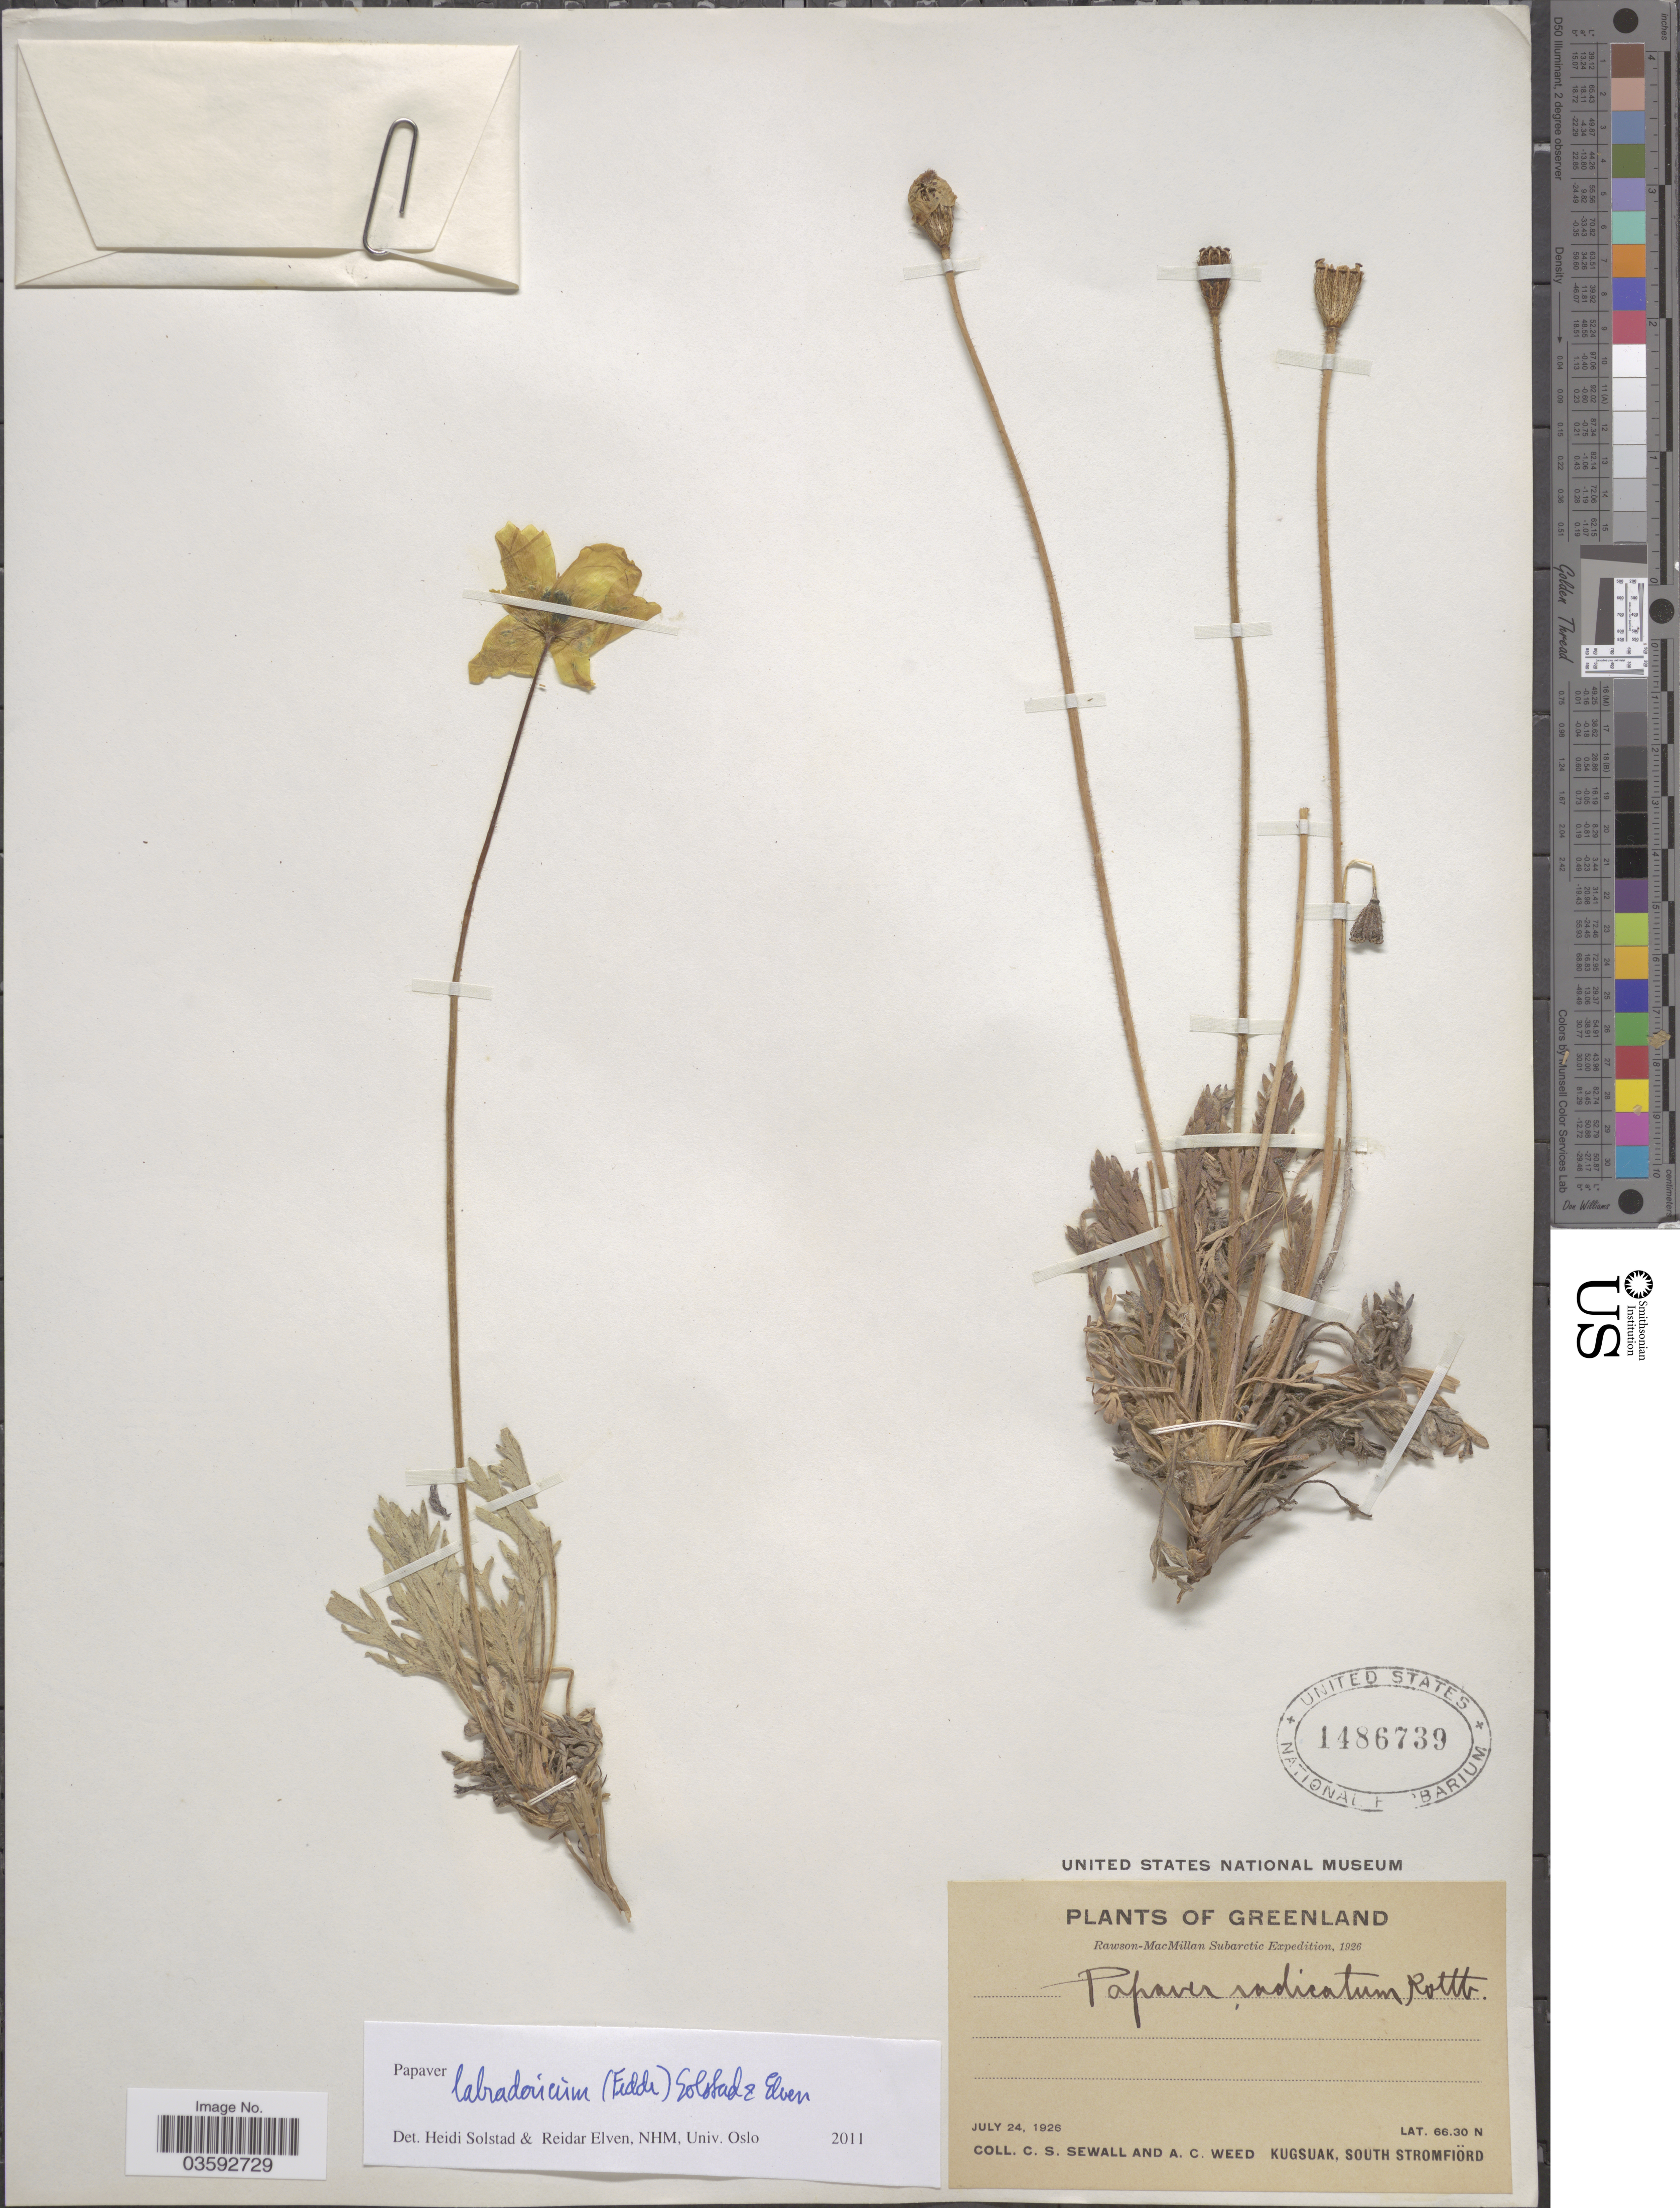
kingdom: Plantae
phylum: Tracheophyta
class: Magnoliopsida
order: Ranunculales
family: Papaveraceae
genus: Papaver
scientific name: Papaver labradoricum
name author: (Fedde) Solstad & Elven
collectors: C. Sewall & A. Weed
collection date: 1926-07-24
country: Greenland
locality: Subarctic. Kugsuak, South Stromfiörd. [unsure placement]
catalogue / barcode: US 1486739